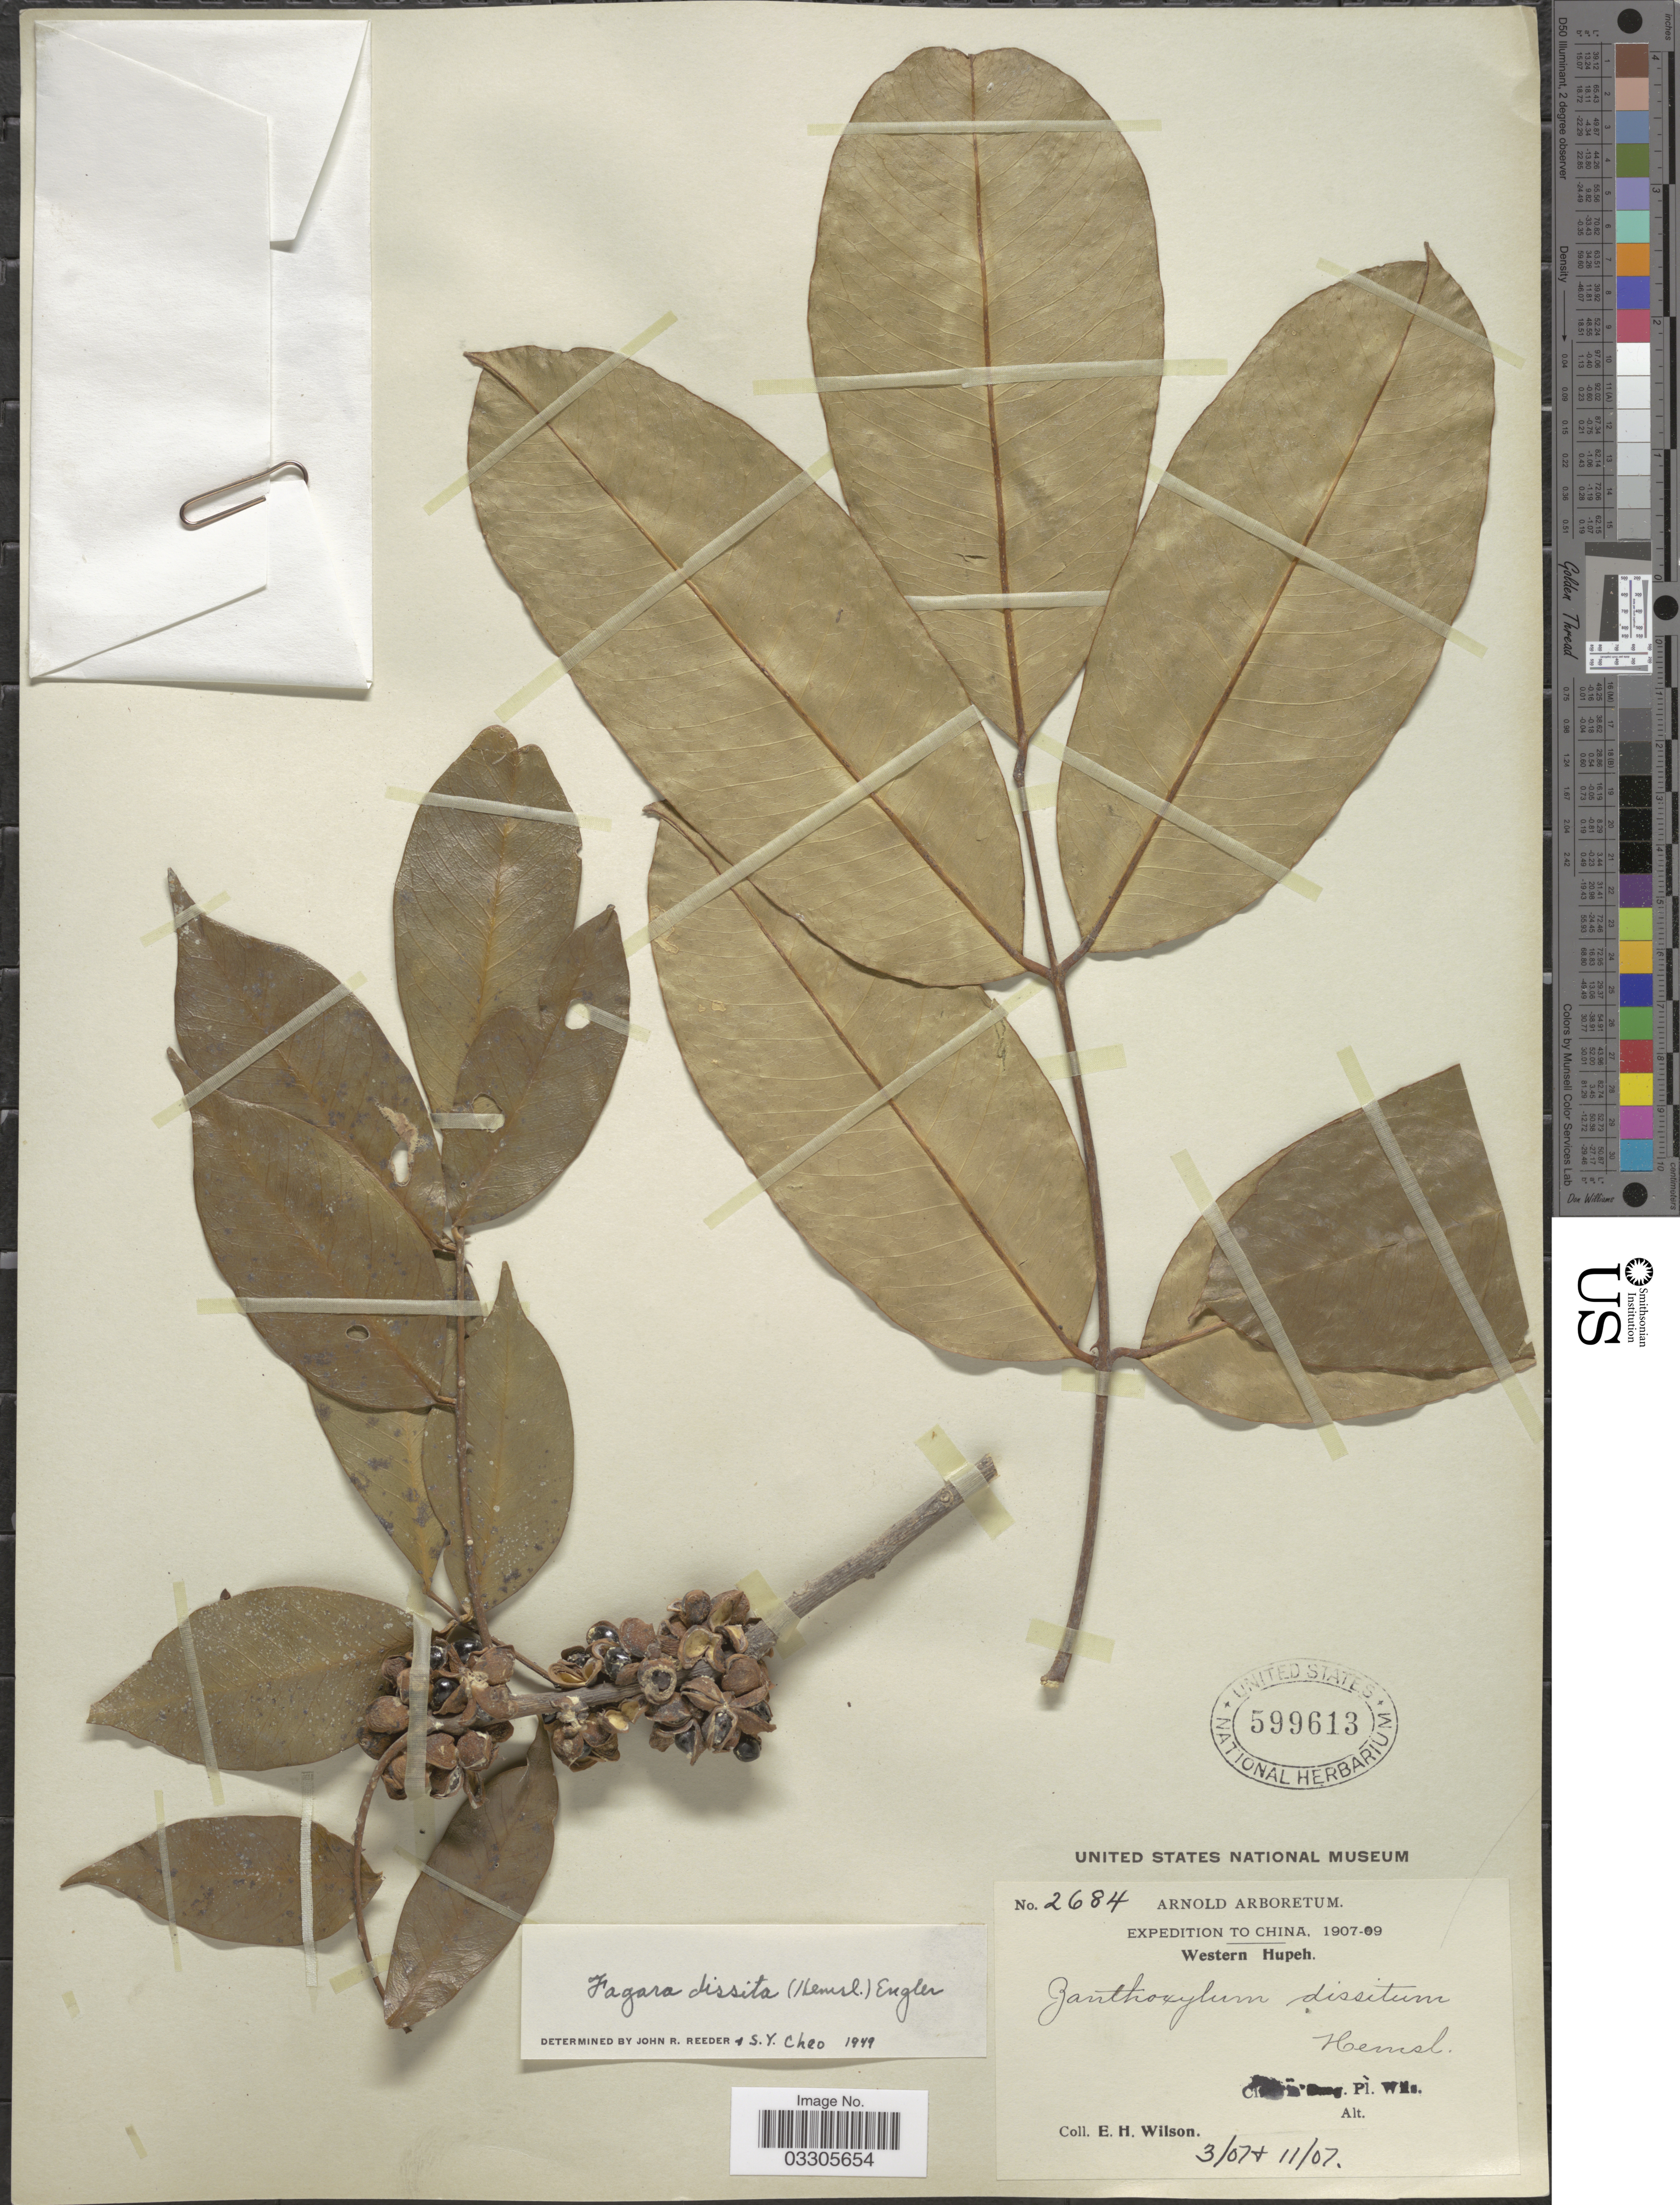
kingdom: Plantae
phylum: Tracheophyta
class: Magnoliopsida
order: Sapindales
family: Rutaceae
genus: Zanthoxylum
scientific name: Zanthoxylum dissitum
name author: Hemsl.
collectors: E. Wilson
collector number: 2684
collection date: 1907-03/1907-11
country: China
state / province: Hubei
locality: Western Hupeh.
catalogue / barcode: US 599613